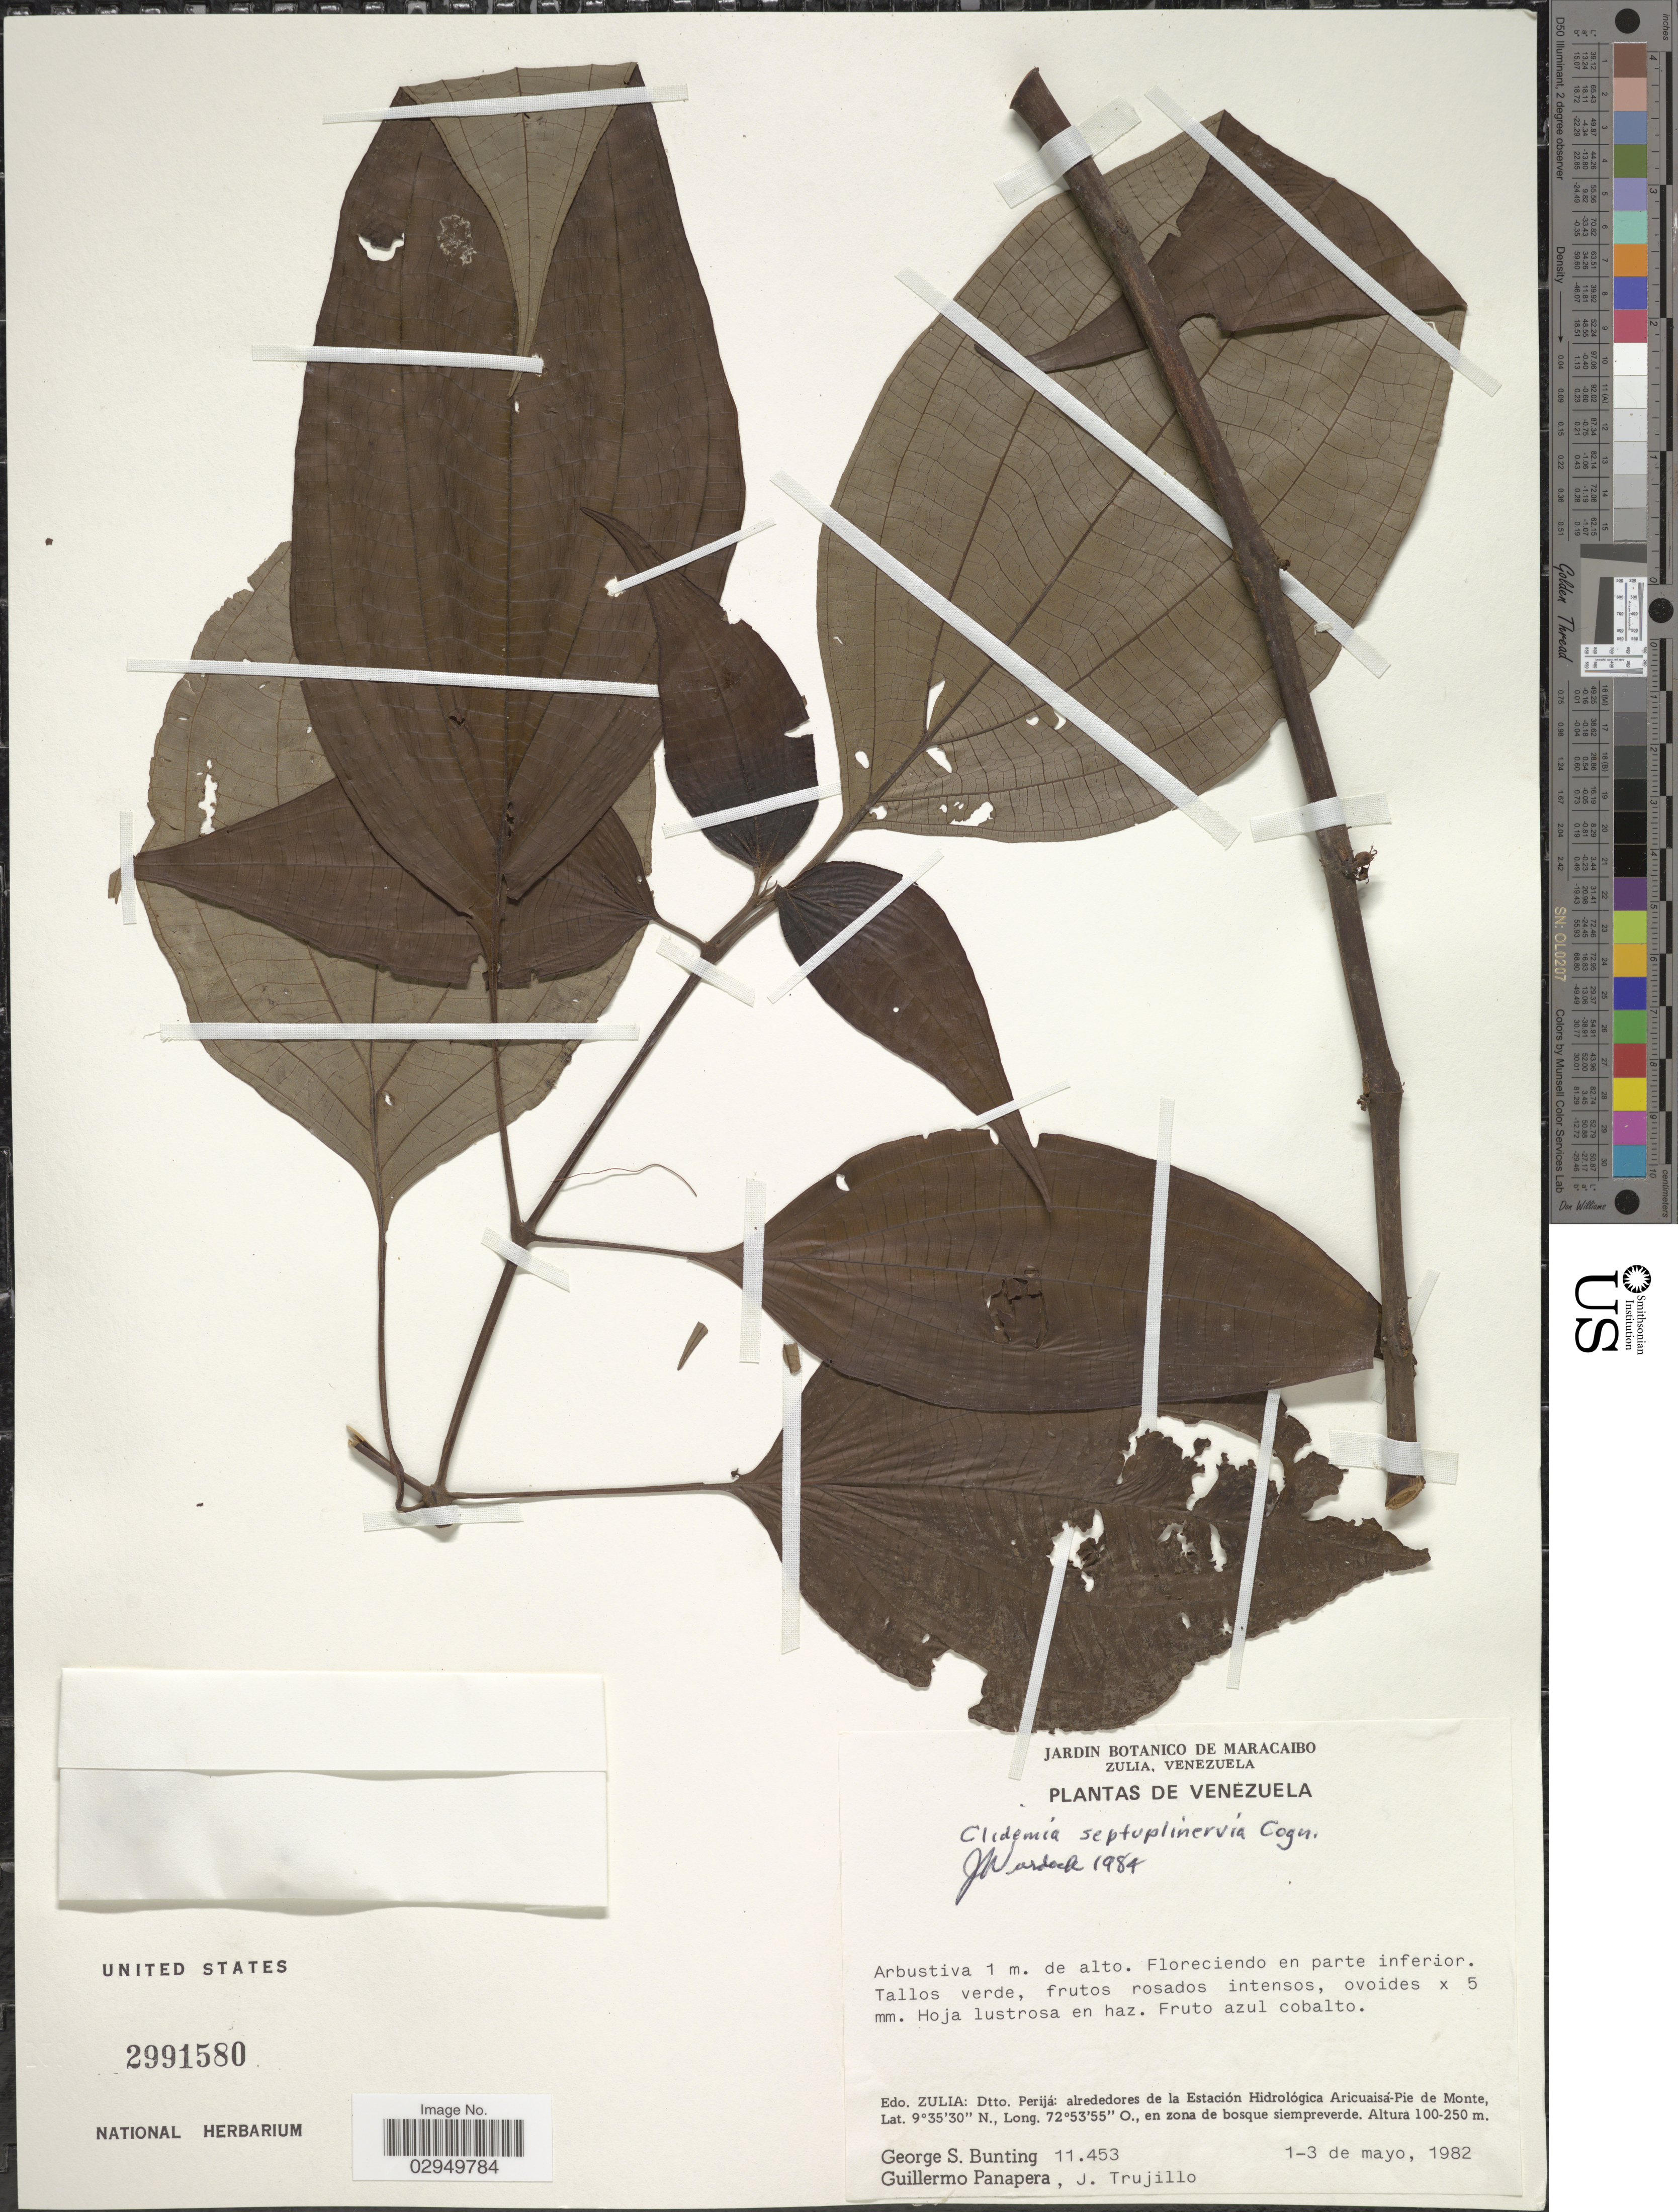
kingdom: Plantae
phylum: Tracheophyta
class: Magnoliopsida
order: Myrtales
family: Melastomataceae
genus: Clidemia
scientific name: Clidemia septuplinervia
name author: Cogn.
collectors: G. S. Bunting, G. Panapera & J. Trujillo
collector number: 11453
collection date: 1982-05-01/1982-05-03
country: Venezuela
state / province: Zulia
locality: Dtto. Perijá: alrededores de la Estación Hidrológica Aricuaisá-Pie de Monte.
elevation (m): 100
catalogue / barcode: US 2991580